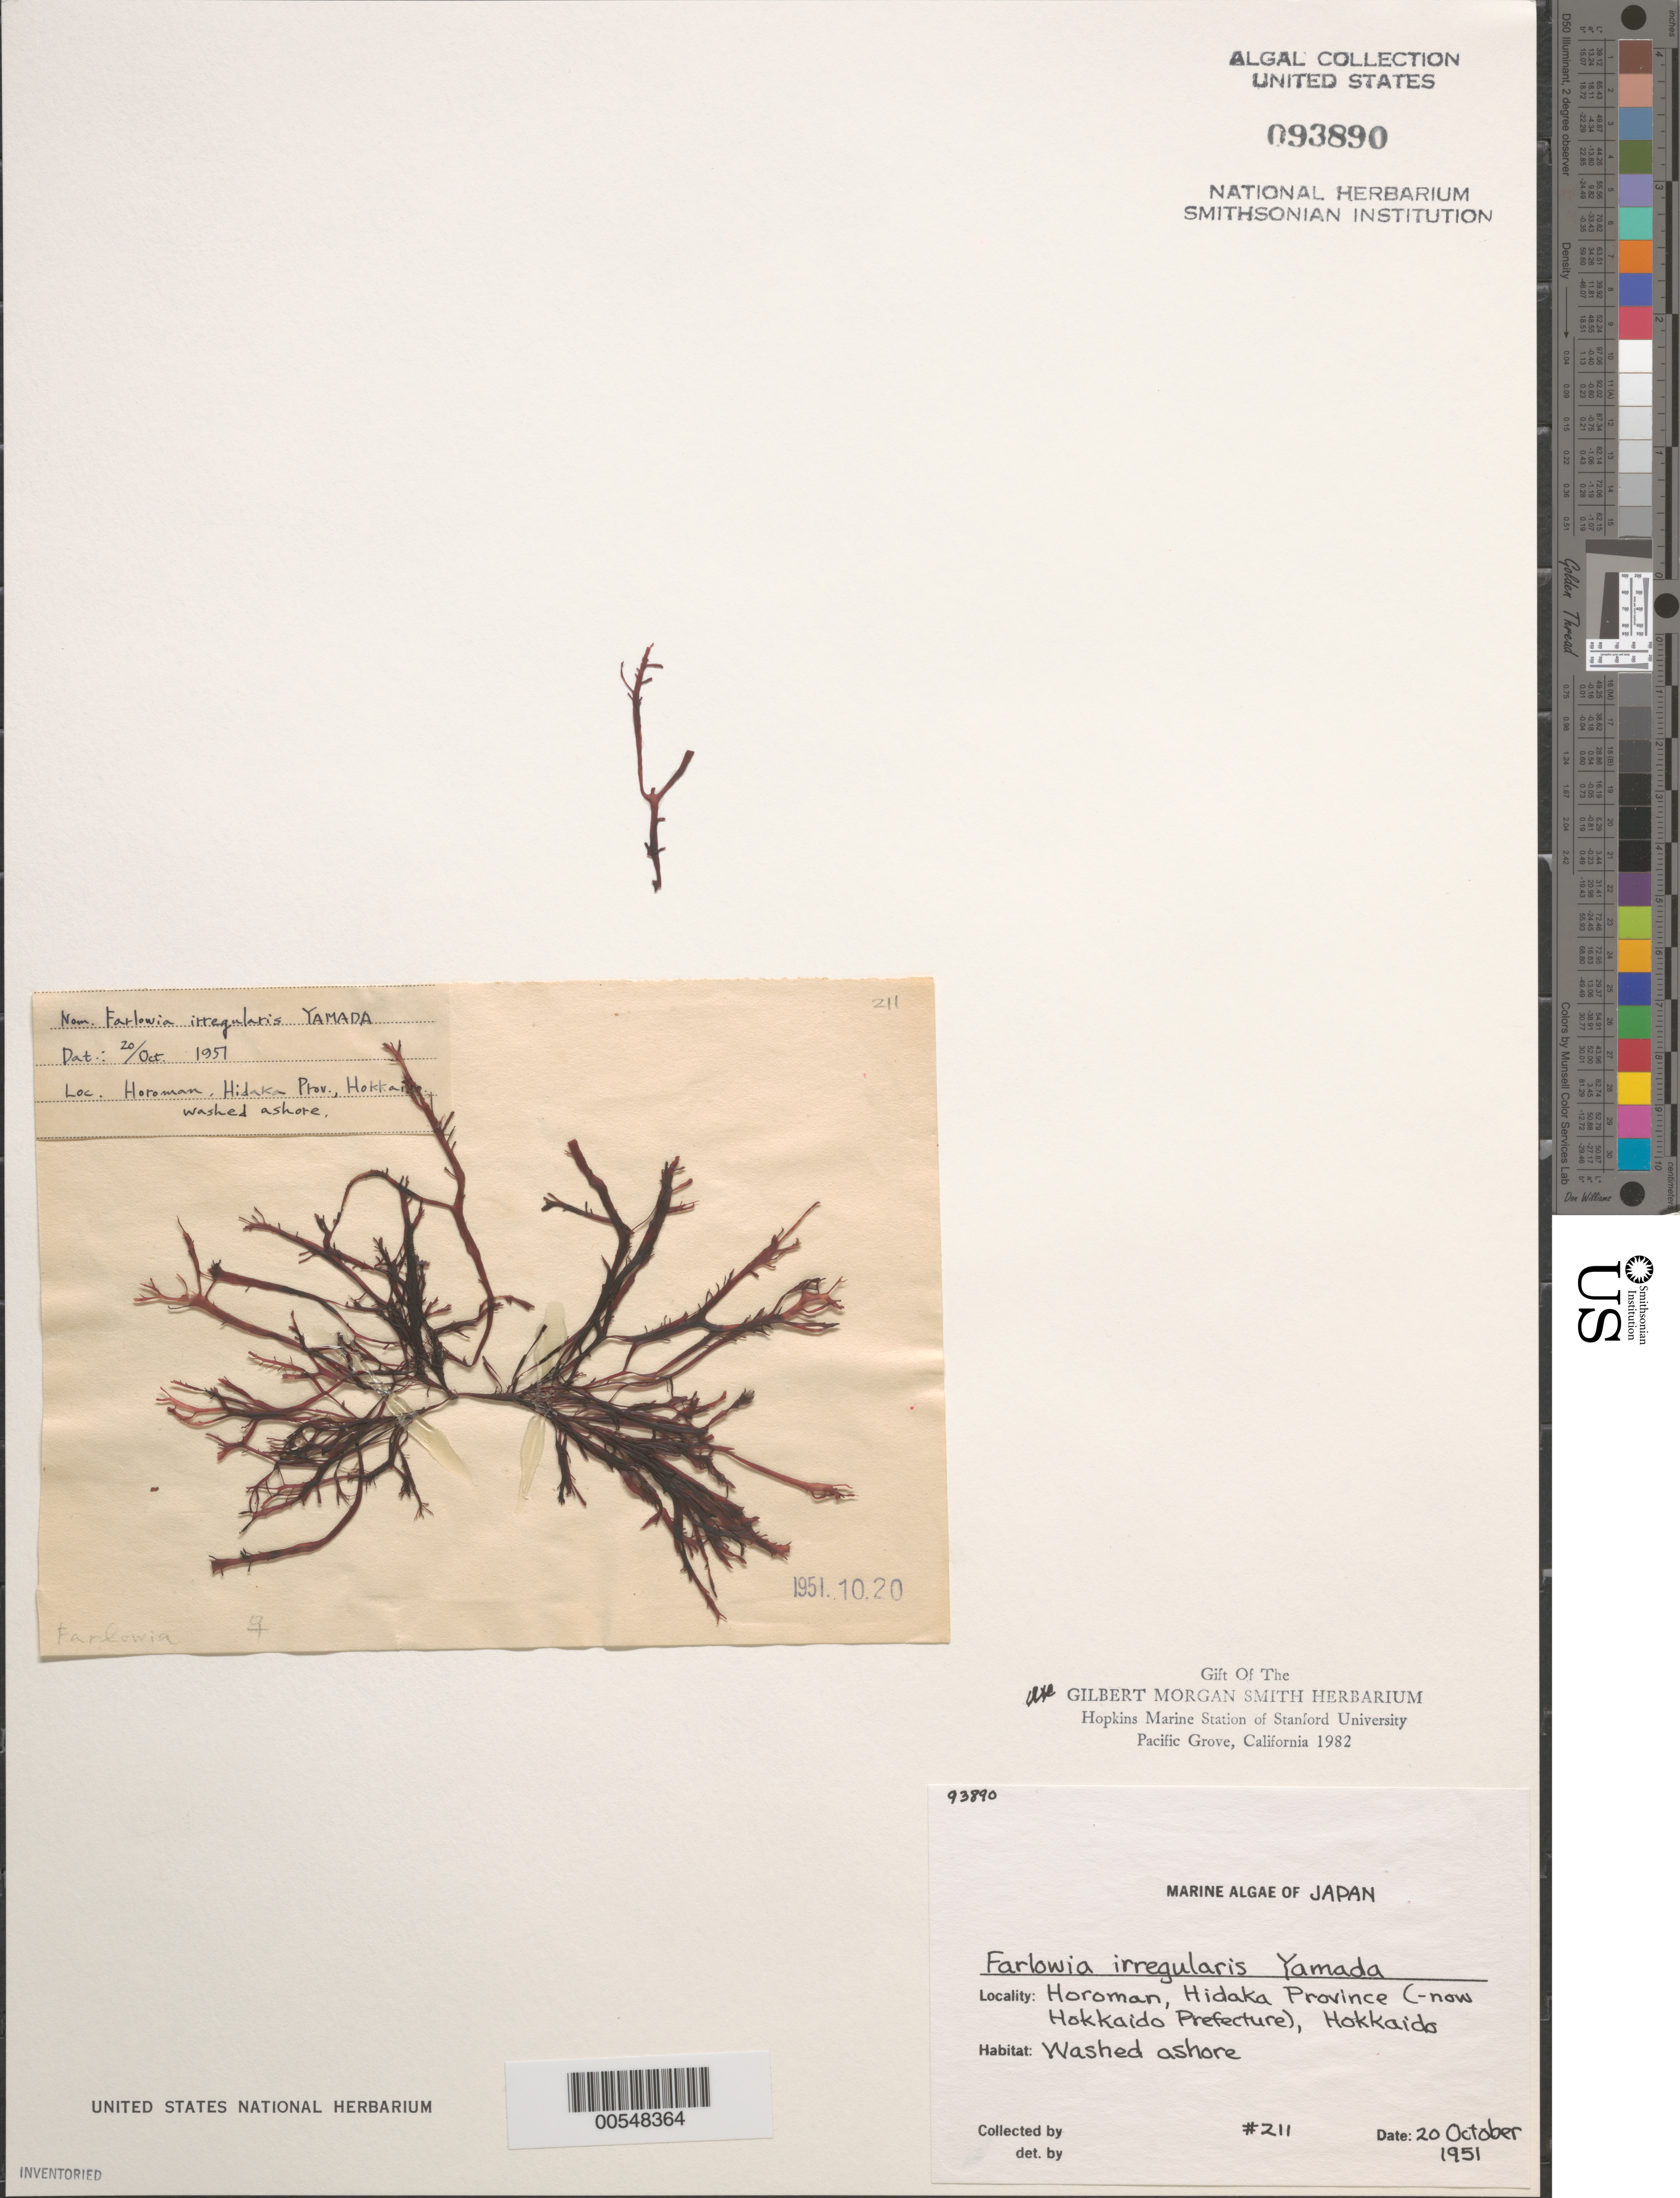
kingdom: Plantae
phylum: Rhodophyta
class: Florideophyceae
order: Gigartinales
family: Dumontiaceae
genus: Masudaphycus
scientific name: Masudaphycus irregularis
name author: (Yamada) S.C. Lindstrom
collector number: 211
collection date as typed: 20 Oct 1951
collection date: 1951-10-20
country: Japan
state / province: Hokkaido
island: Hokkaido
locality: Horoman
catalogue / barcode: US 93890